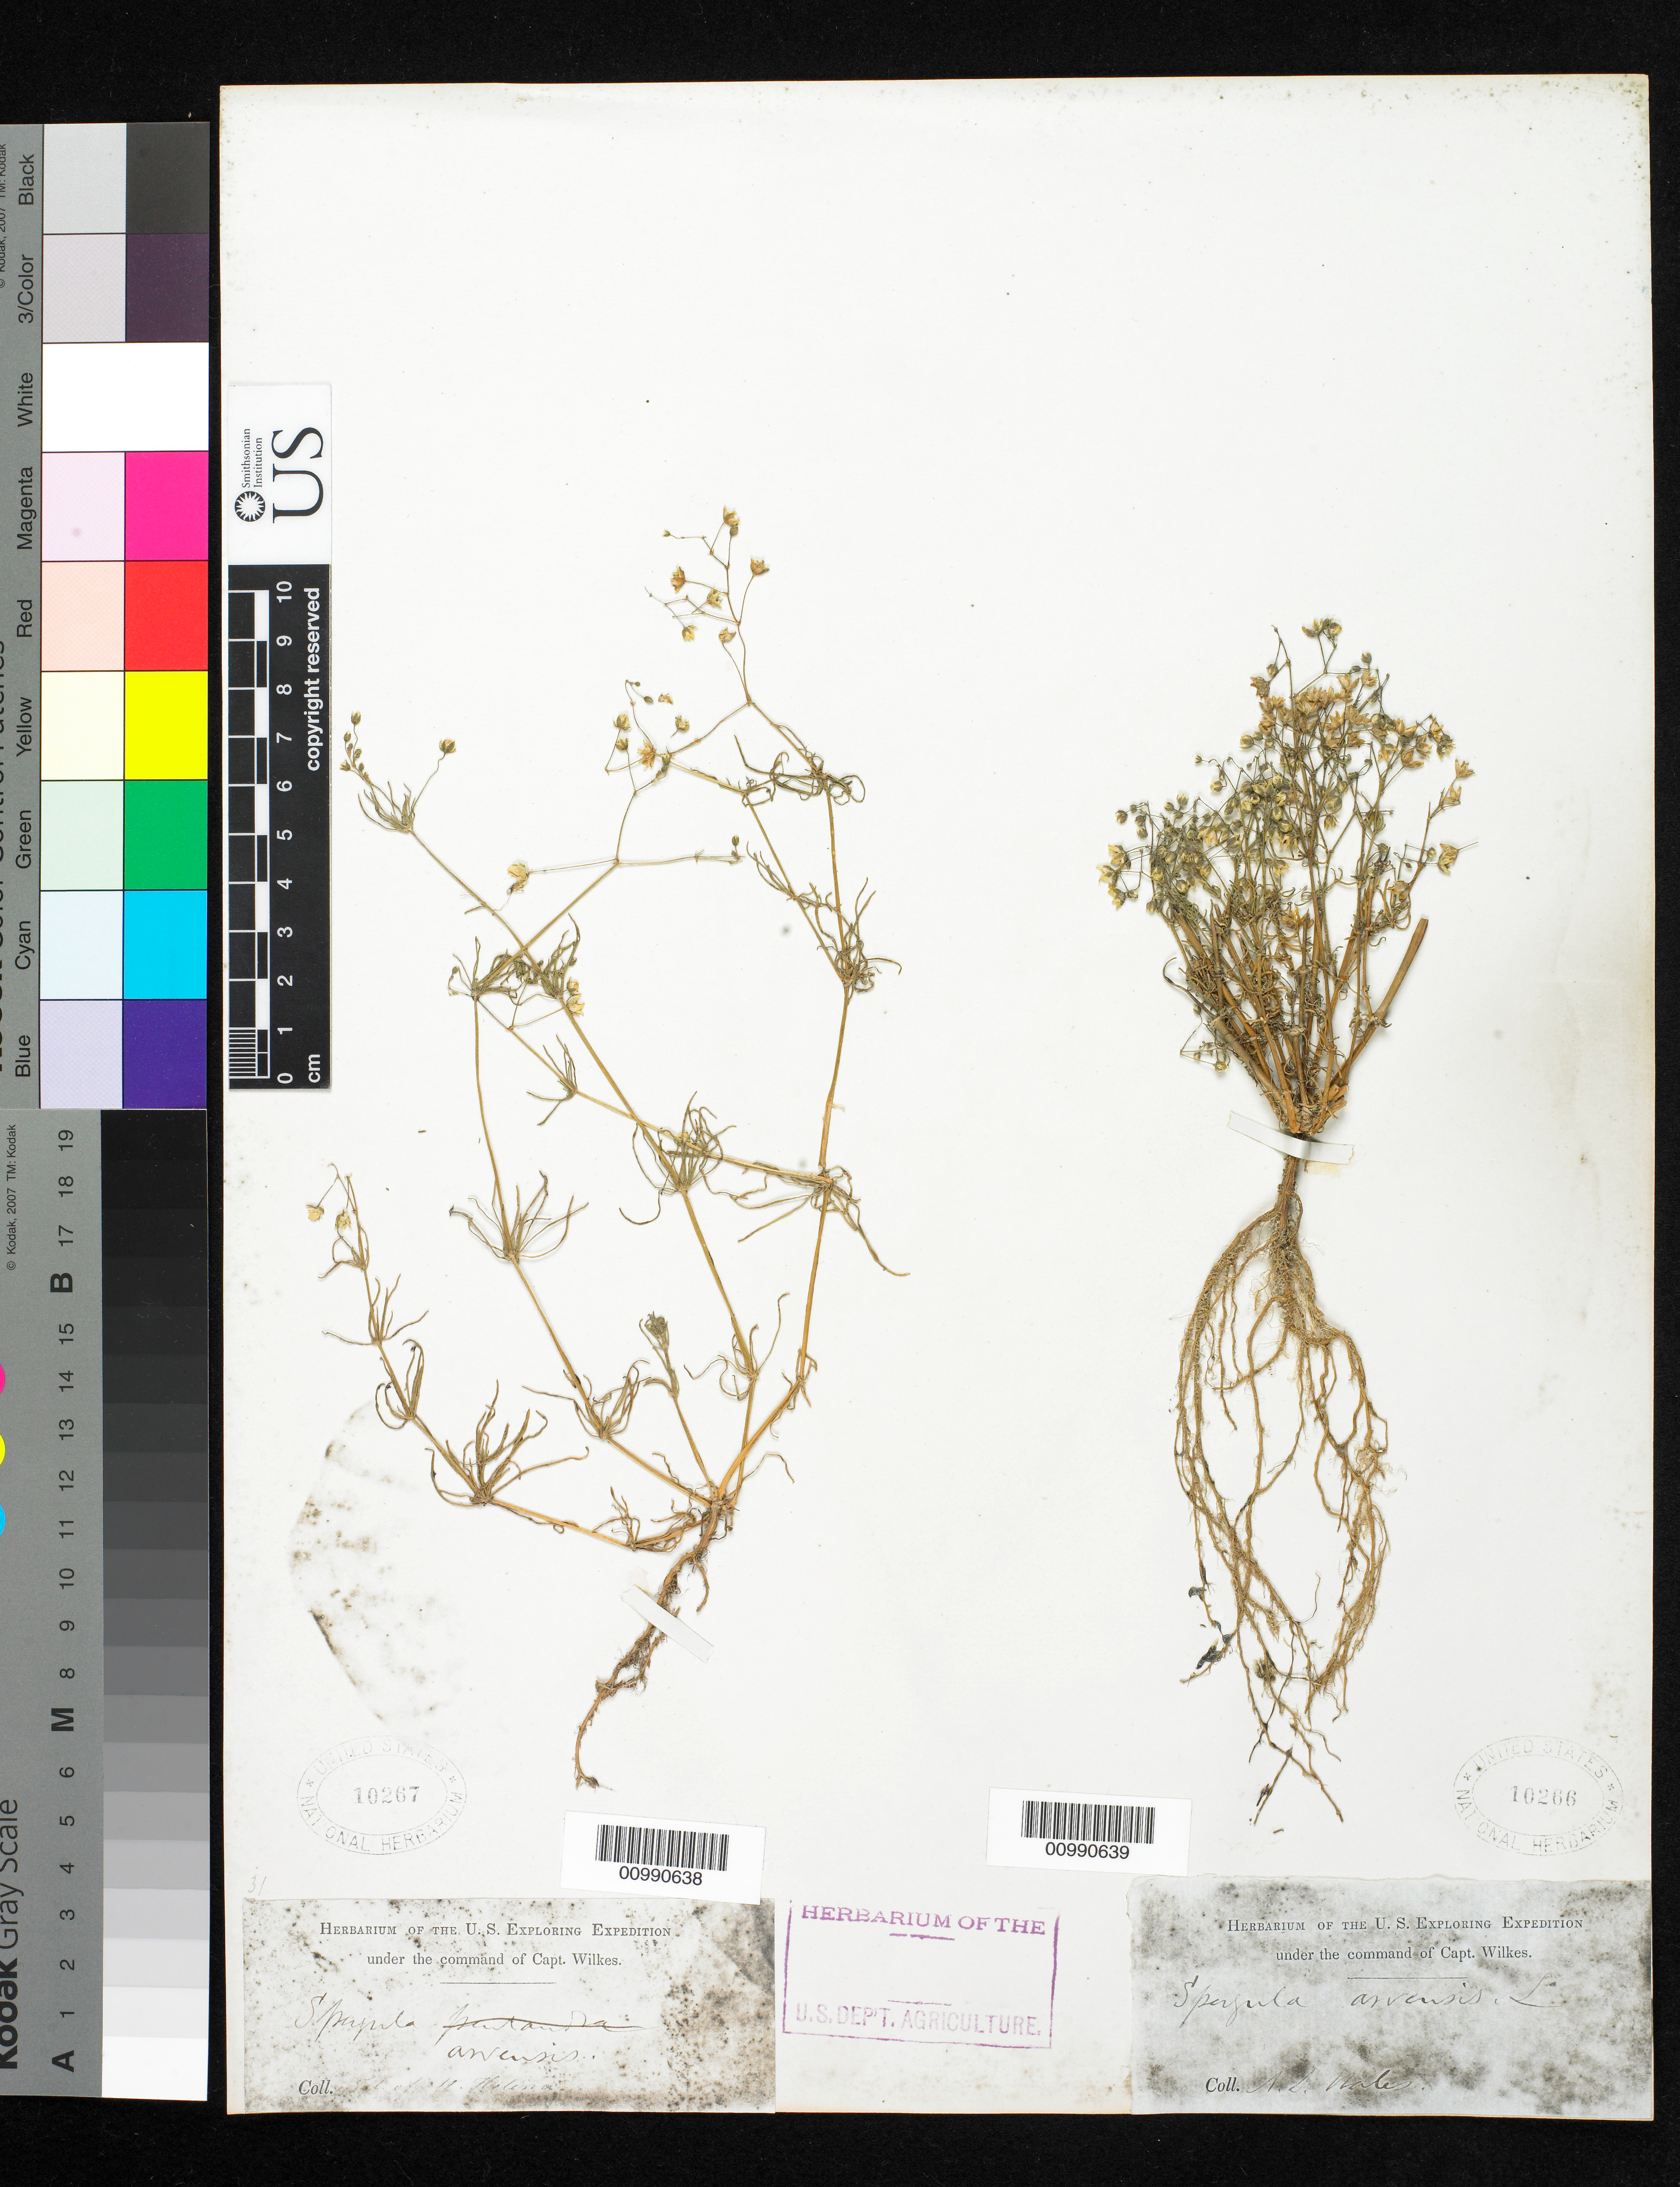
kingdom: Plantae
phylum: Tracheophyta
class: Magnoliopsida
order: Caryophyllales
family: Caryophyllaceae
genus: Spergula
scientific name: Spergula arvensis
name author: L.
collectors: Wilkes Explor. Exped.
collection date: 1838/1842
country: St. Helena Islands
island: St. Helena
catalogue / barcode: US 10267